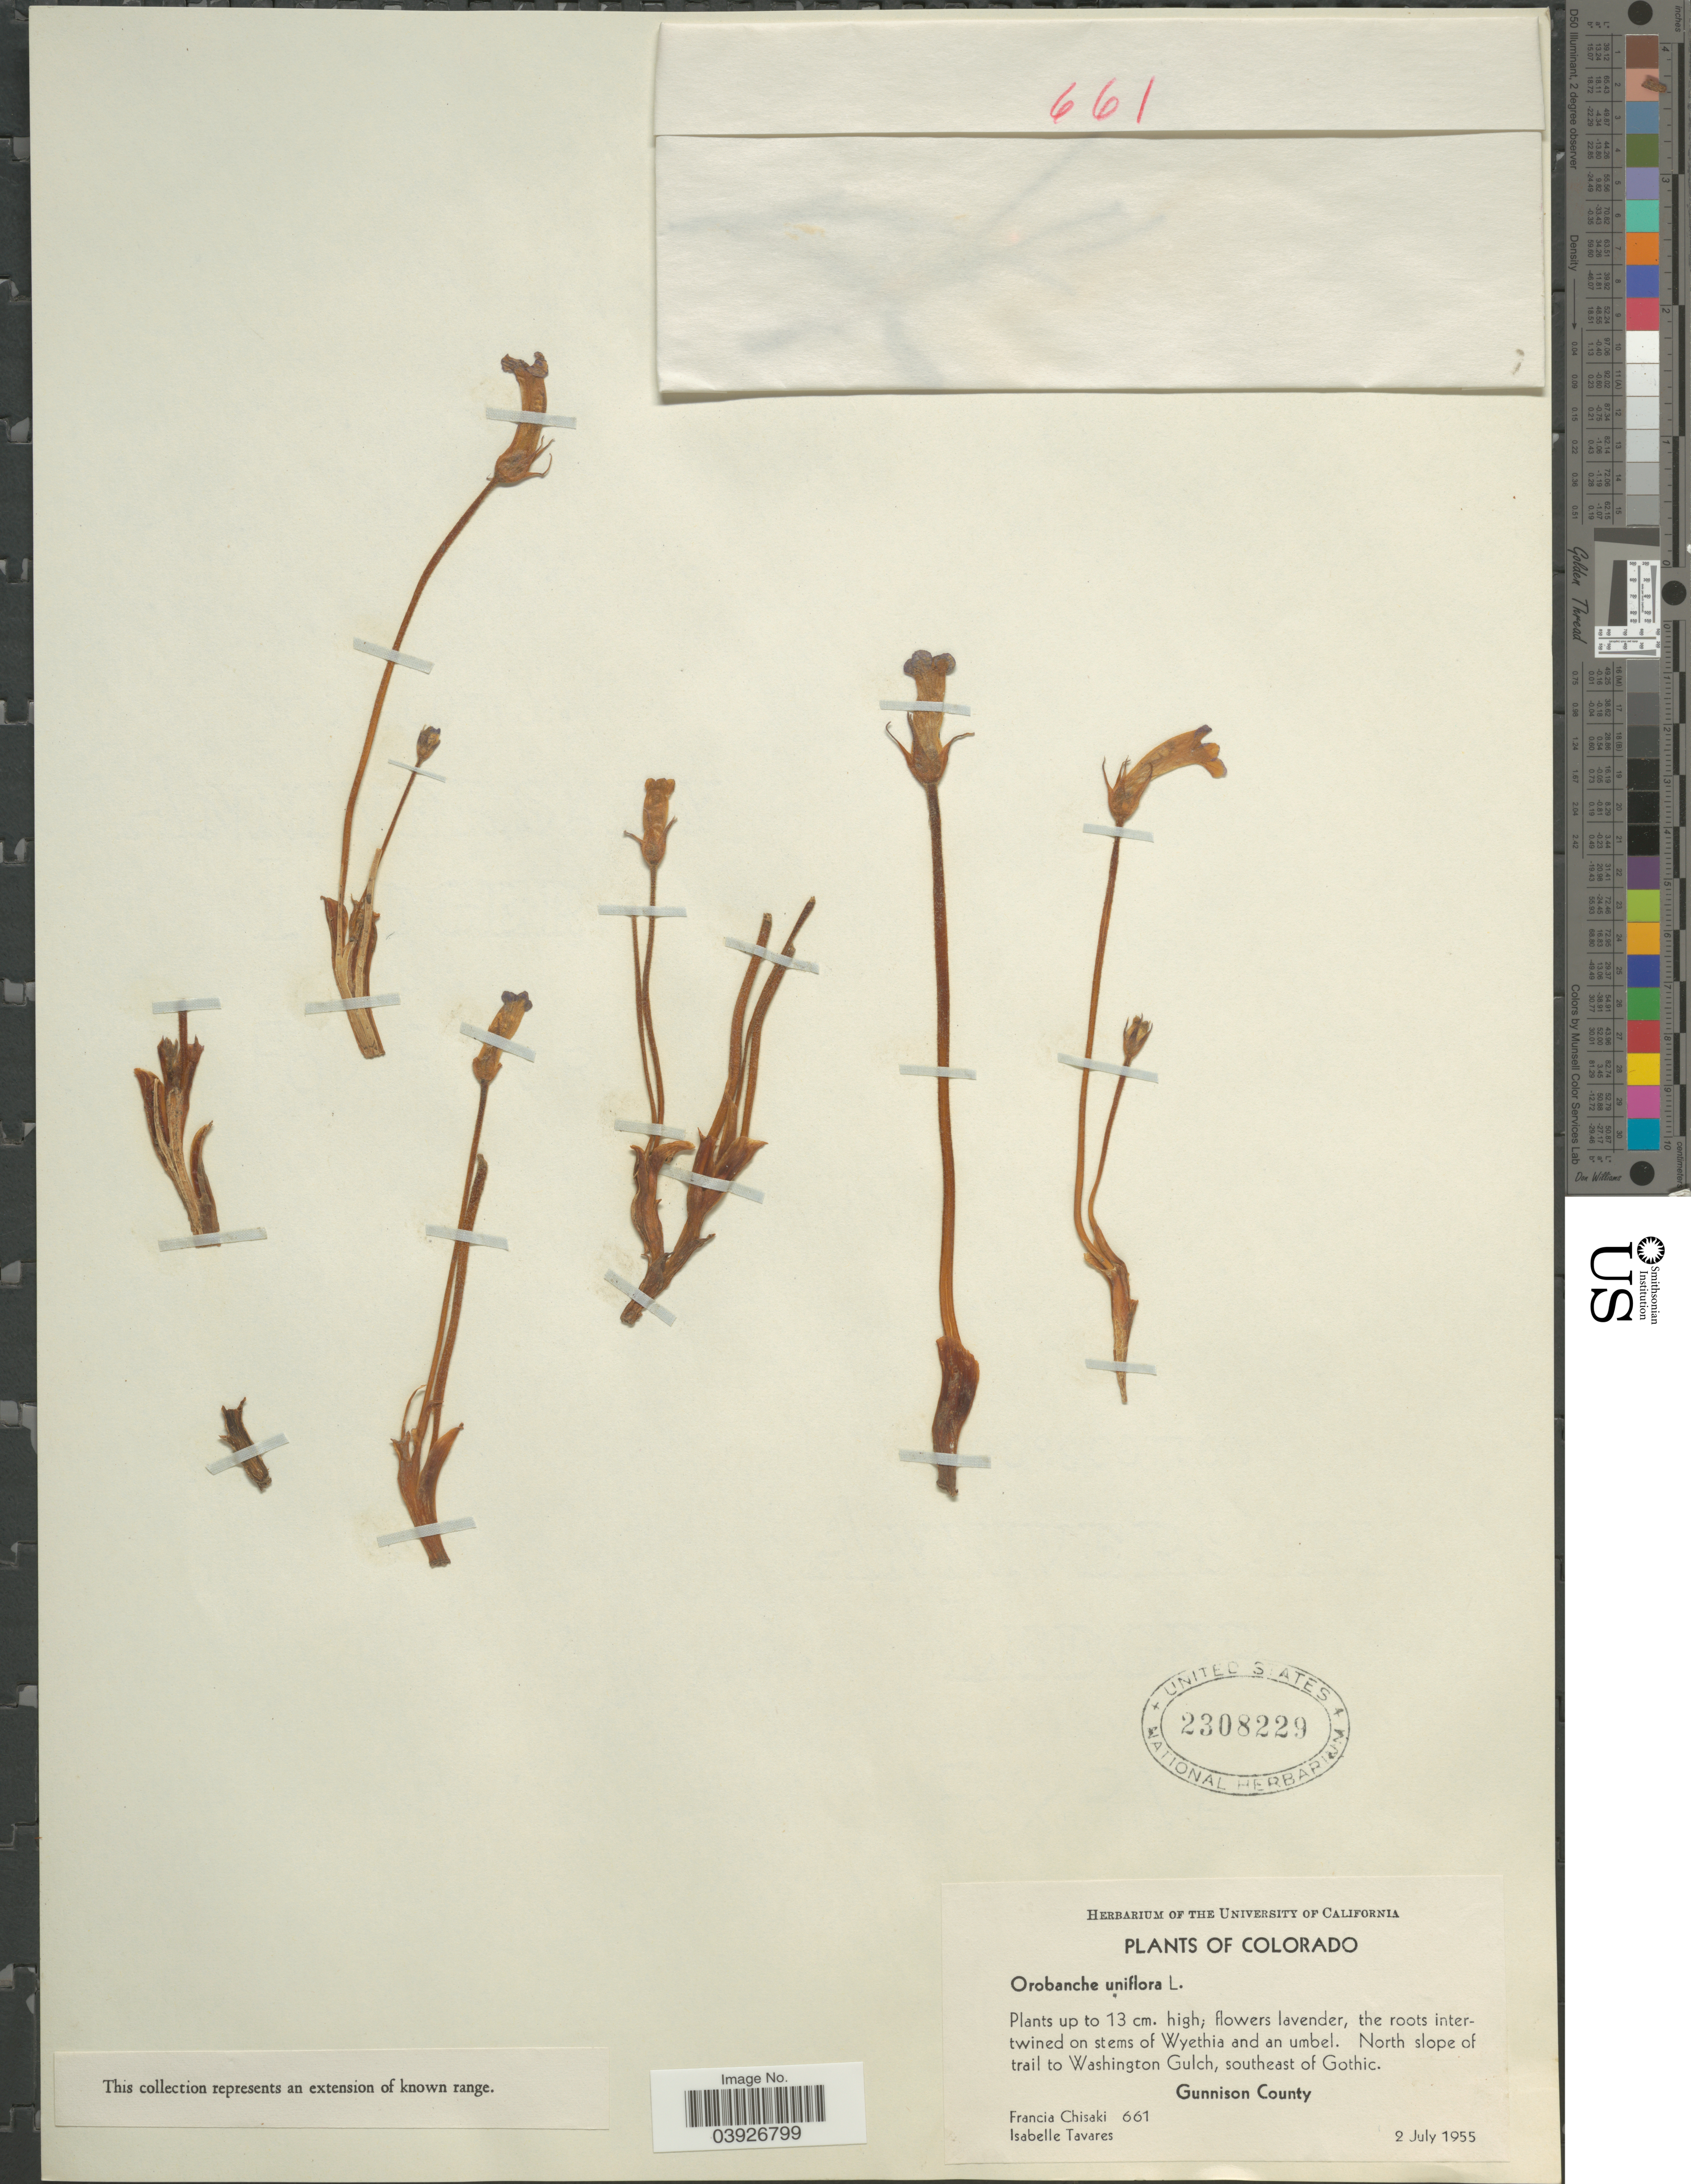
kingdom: Plantae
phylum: Tracheophyta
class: Magnoliopsida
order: Lamiales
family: Orobanchaceae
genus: Aphyllon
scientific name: Aphyllon uniflorum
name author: A. Gray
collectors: F. Chisaki & I. Tavares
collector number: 661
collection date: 1955-07-02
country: United States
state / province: Colorado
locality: North slope of trail to Washington Gulch, southeast of Gothic. Gunnison County.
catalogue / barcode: US 2308229